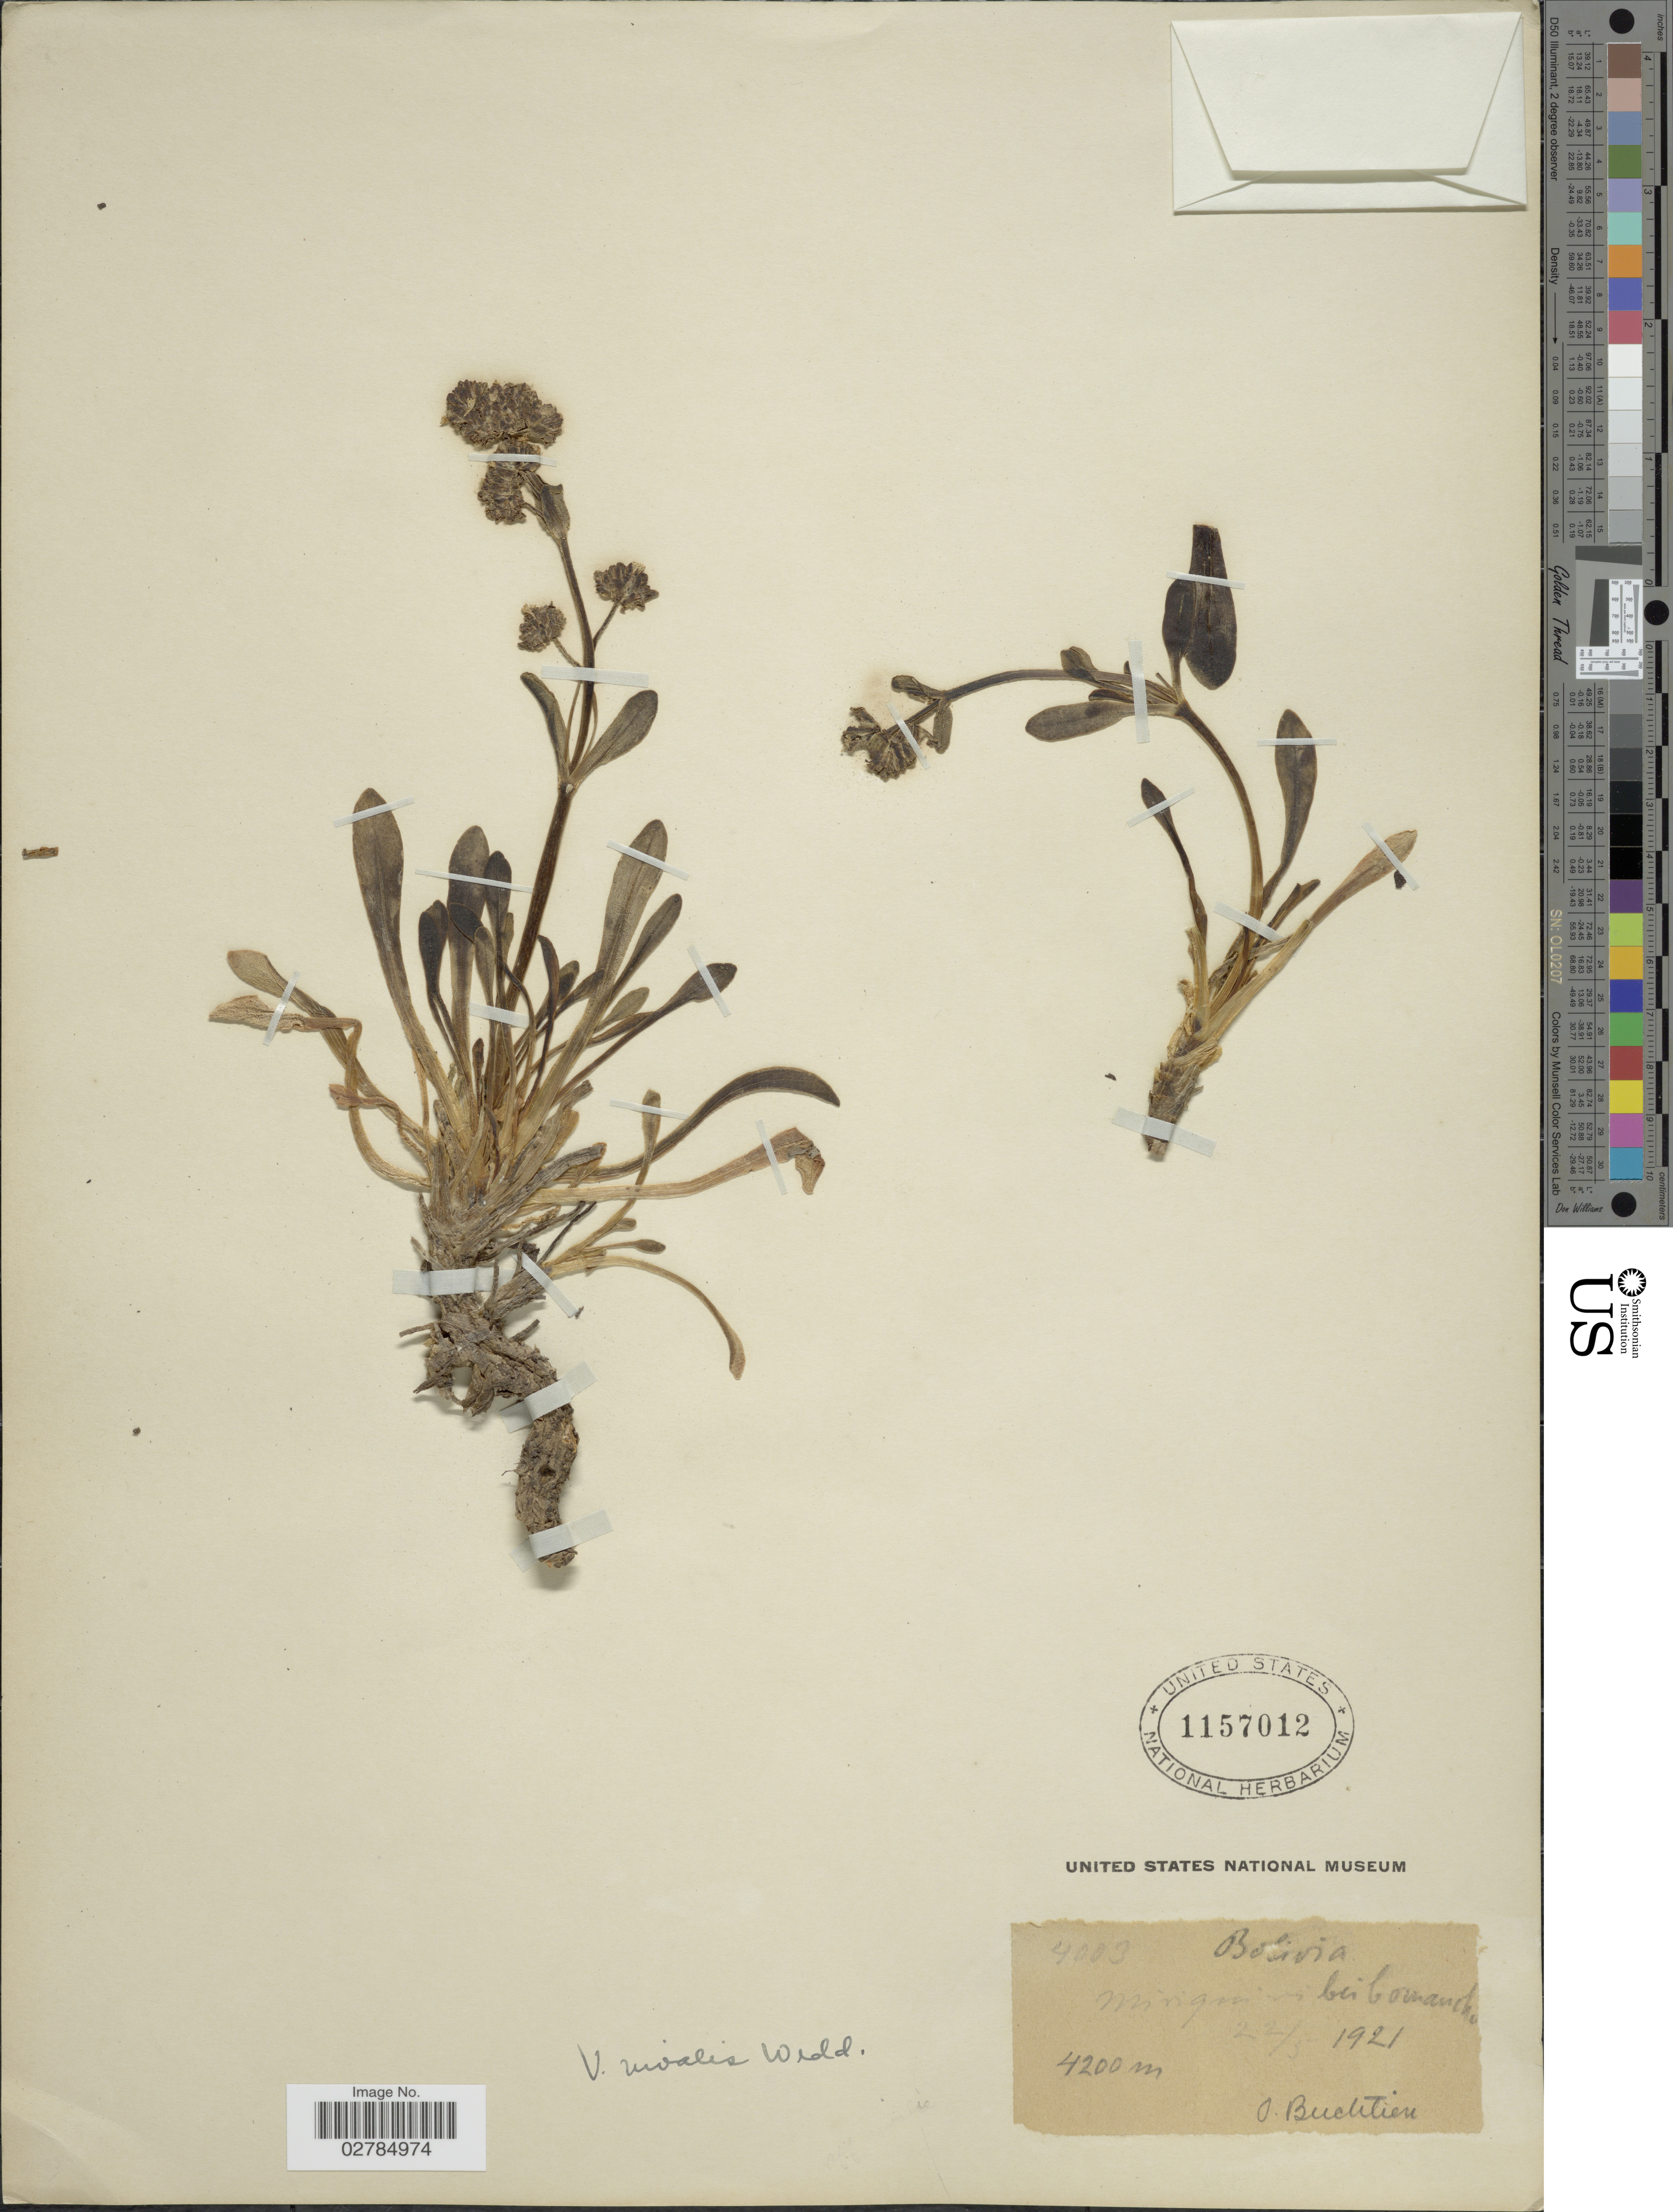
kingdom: Plantae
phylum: Tracheophyta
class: Magnoliopsida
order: Dipsacales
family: Caprifoliaceae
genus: Valeriana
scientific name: Valeriana nivalis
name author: Wedd.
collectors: O. Buchtien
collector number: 4003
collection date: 1921-05-22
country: Bolivia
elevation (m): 4200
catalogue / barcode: US 1157012